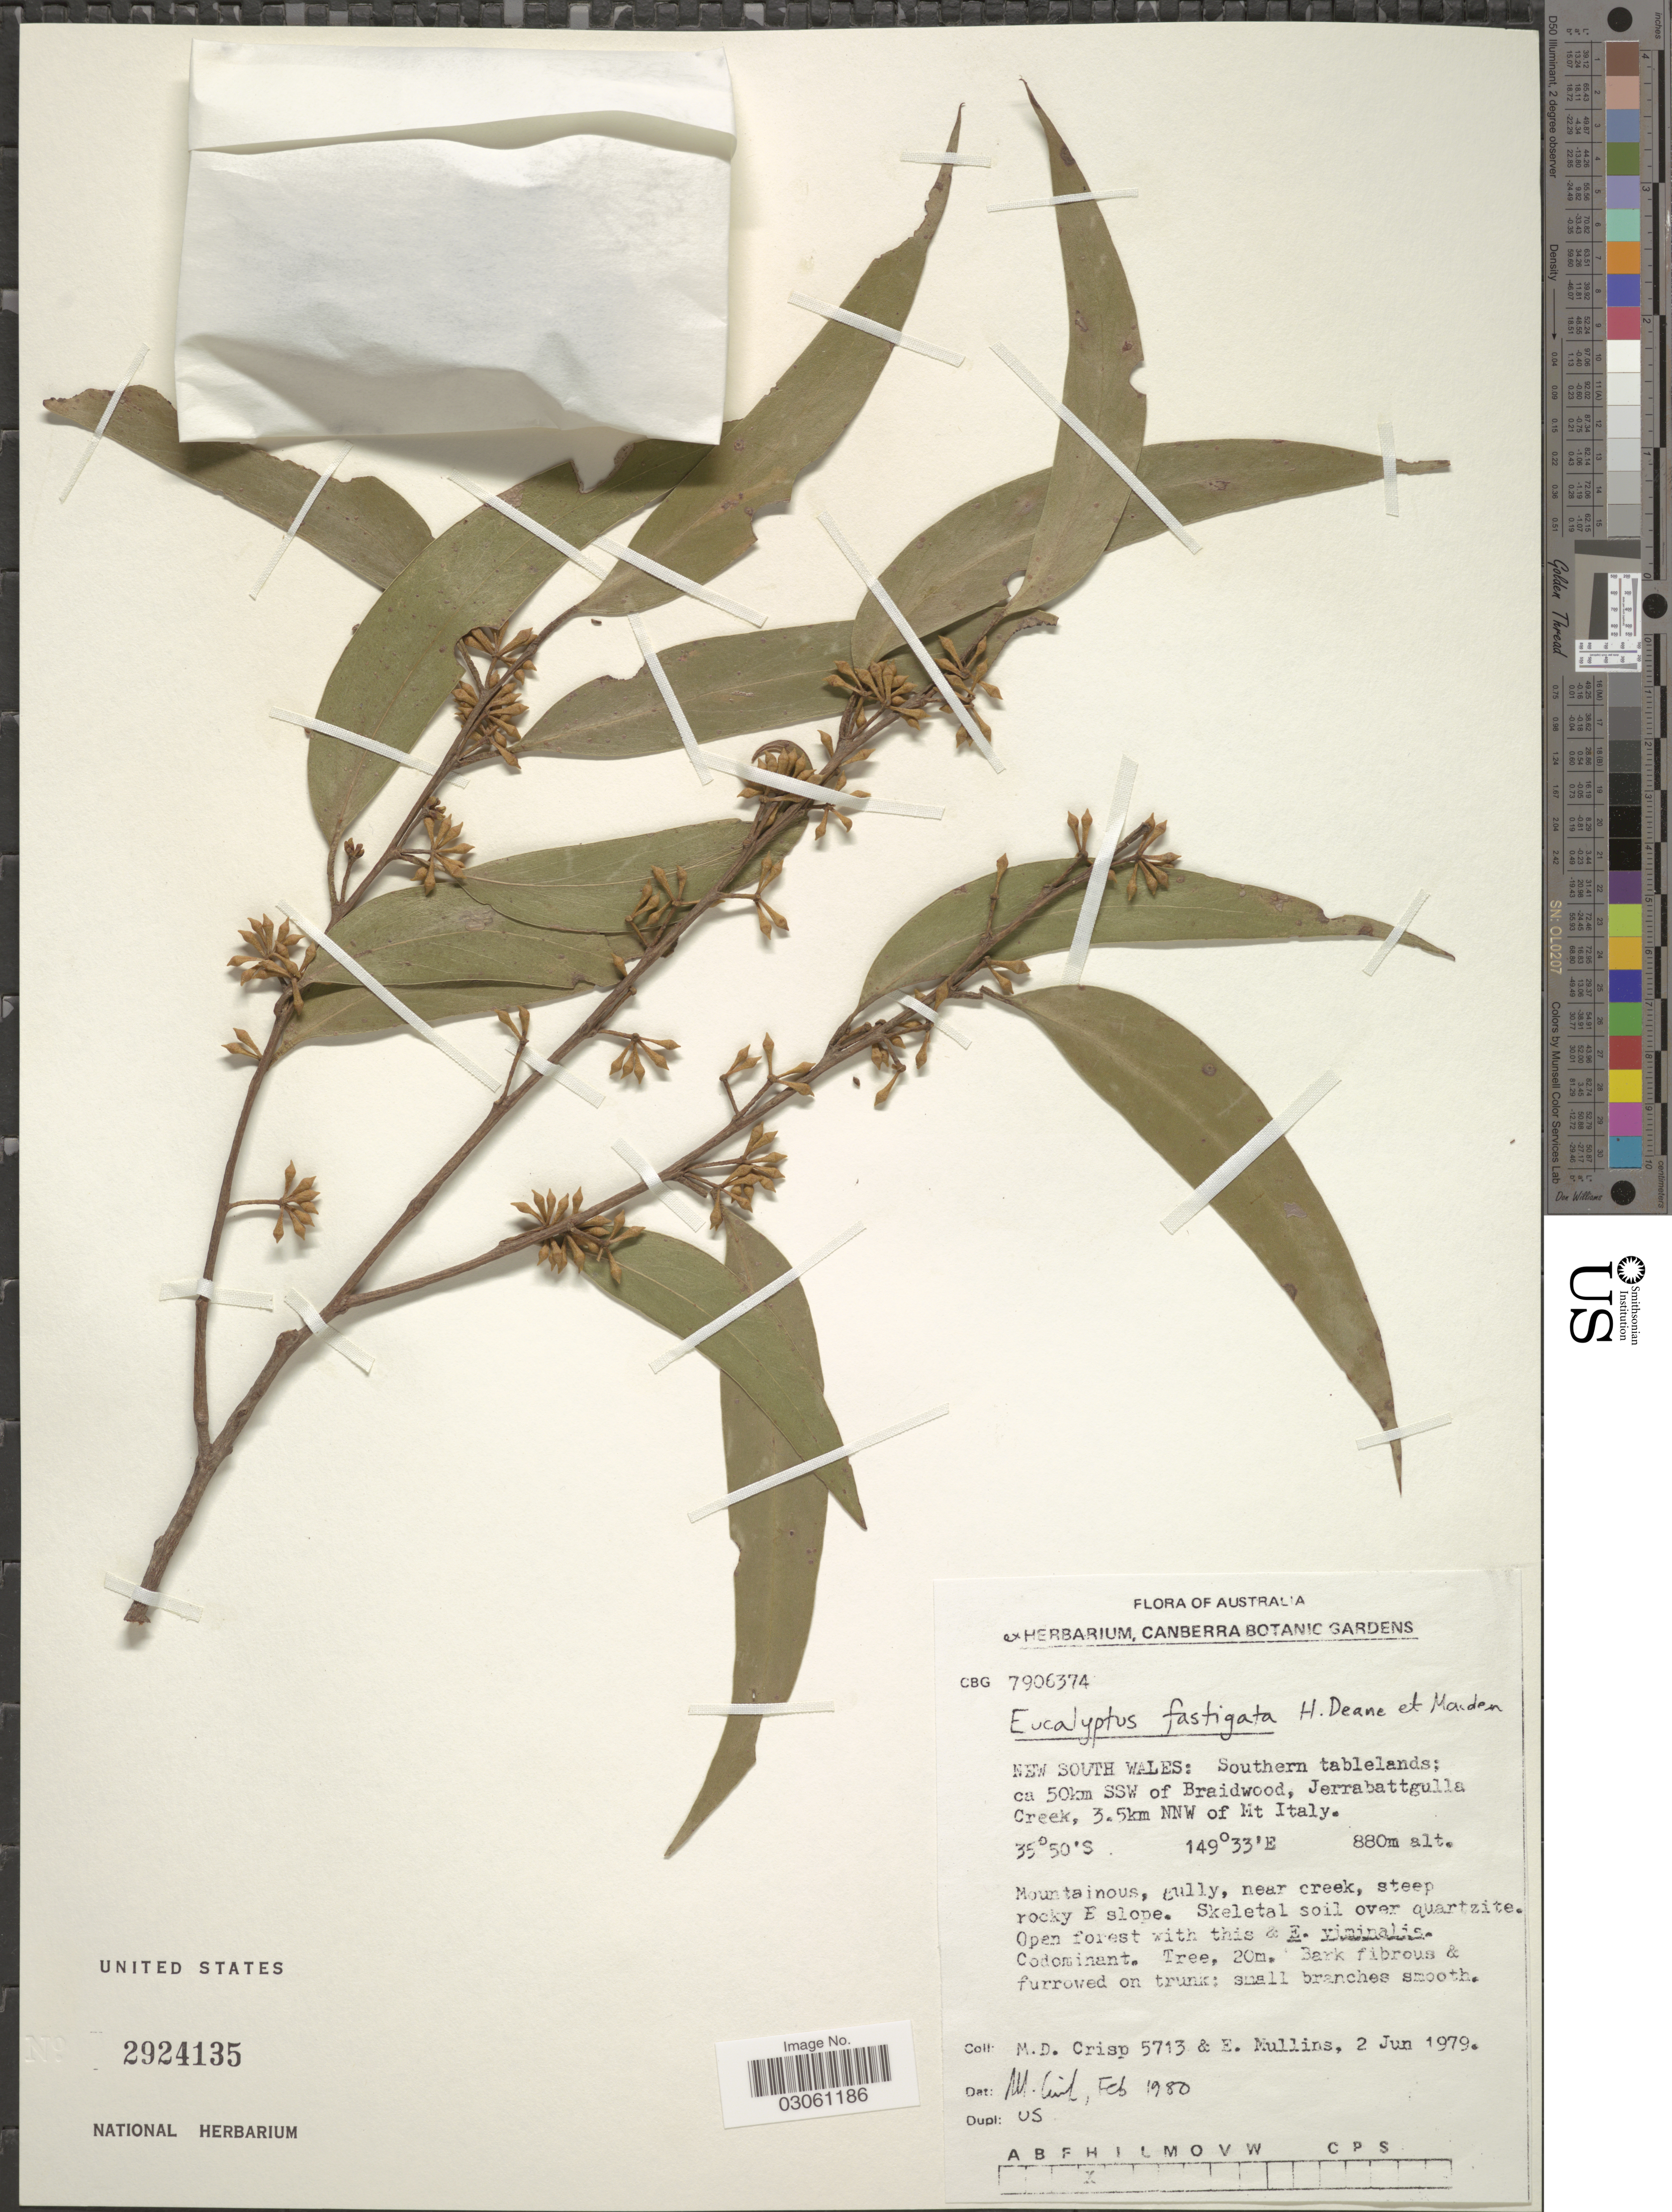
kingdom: Plantae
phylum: Tracheophyta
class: Magnoliopsida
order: Myrtales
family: Myrtaceae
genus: Eucalyptus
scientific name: Eucalyptus fastigata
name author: H. Deane & Maiden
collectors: M. Crisp & E. Mullins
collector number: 5713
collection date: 1979-06-02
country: Australia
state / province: New South Wales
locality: Southern tablelands; ca 50km SSW of Braidwood, Jerrabattgulla Creek, 3.5km NNW of Mt Italy.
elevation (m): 880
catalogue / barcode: US 2924135